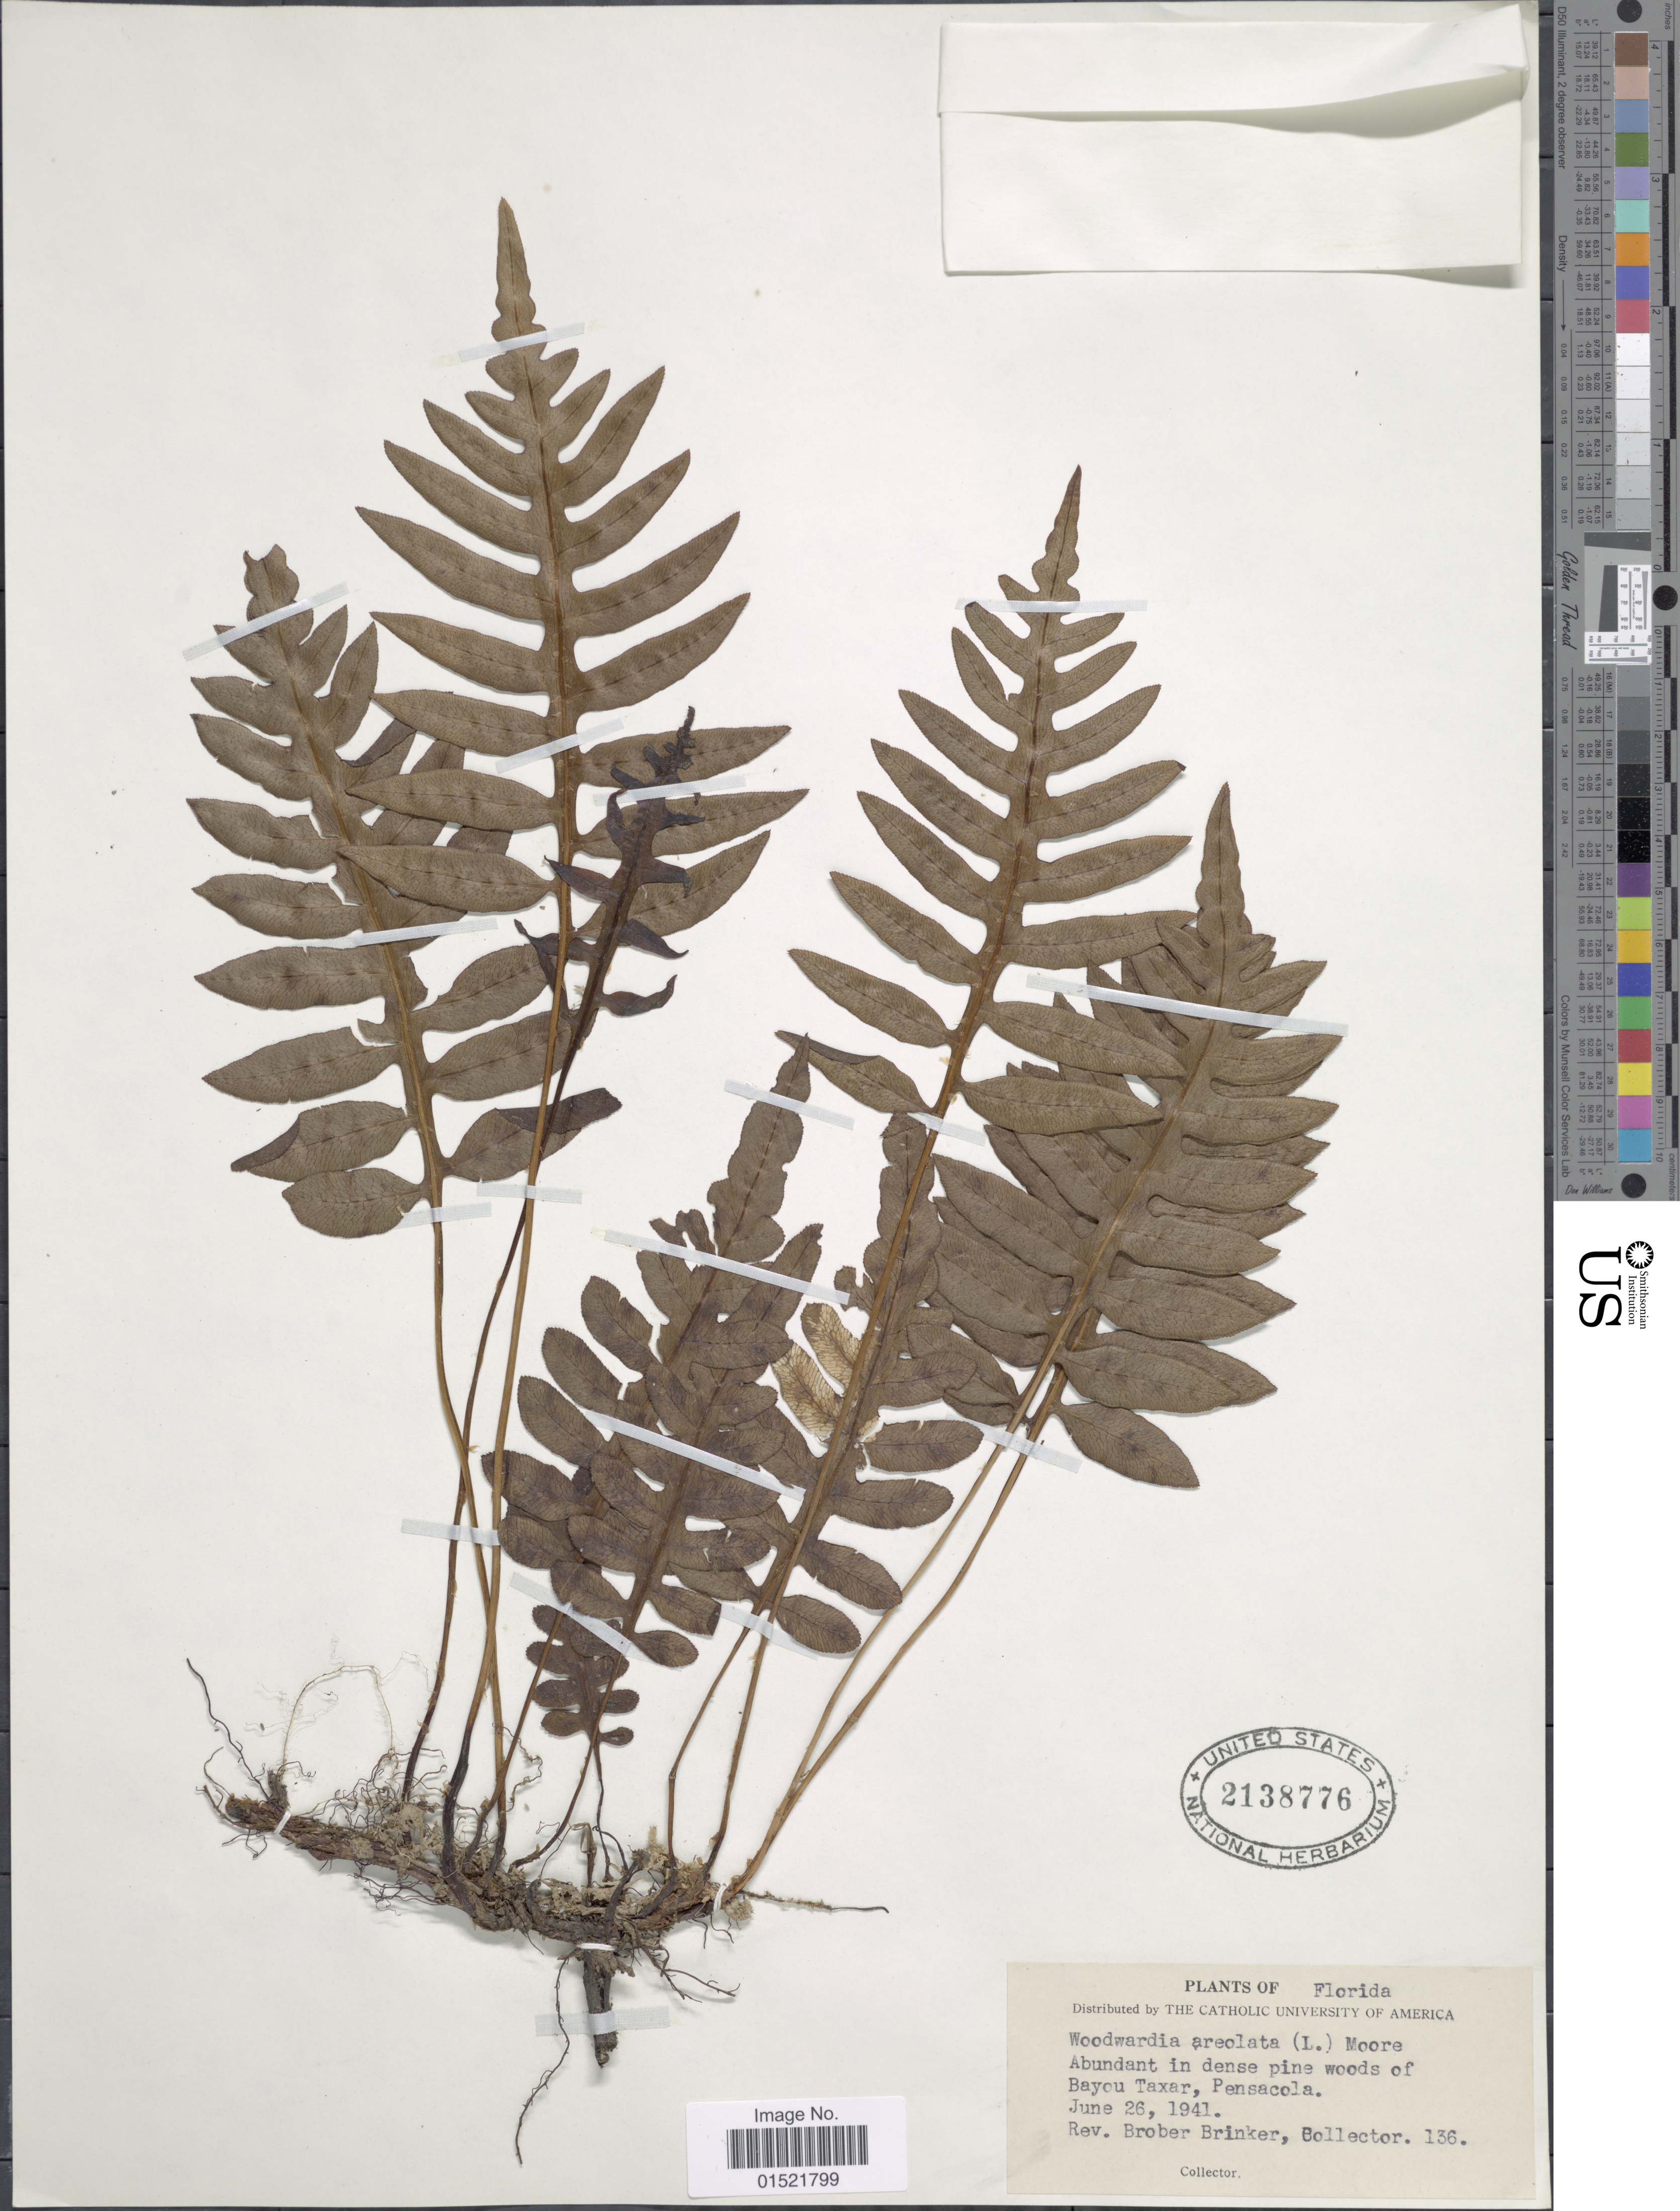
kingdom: Plantae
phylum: Tracheophyta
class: Polypodiopsida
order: Polypodiales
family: Blechnaceae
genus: Woodwardia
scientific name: Woodwardia areolata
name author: (L.) T. Moore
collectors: B. Brinker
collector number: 136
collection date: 1941-06-26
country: United States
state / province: Florida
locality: Bayou Taxar, Pensacola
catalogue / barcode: US 2138776